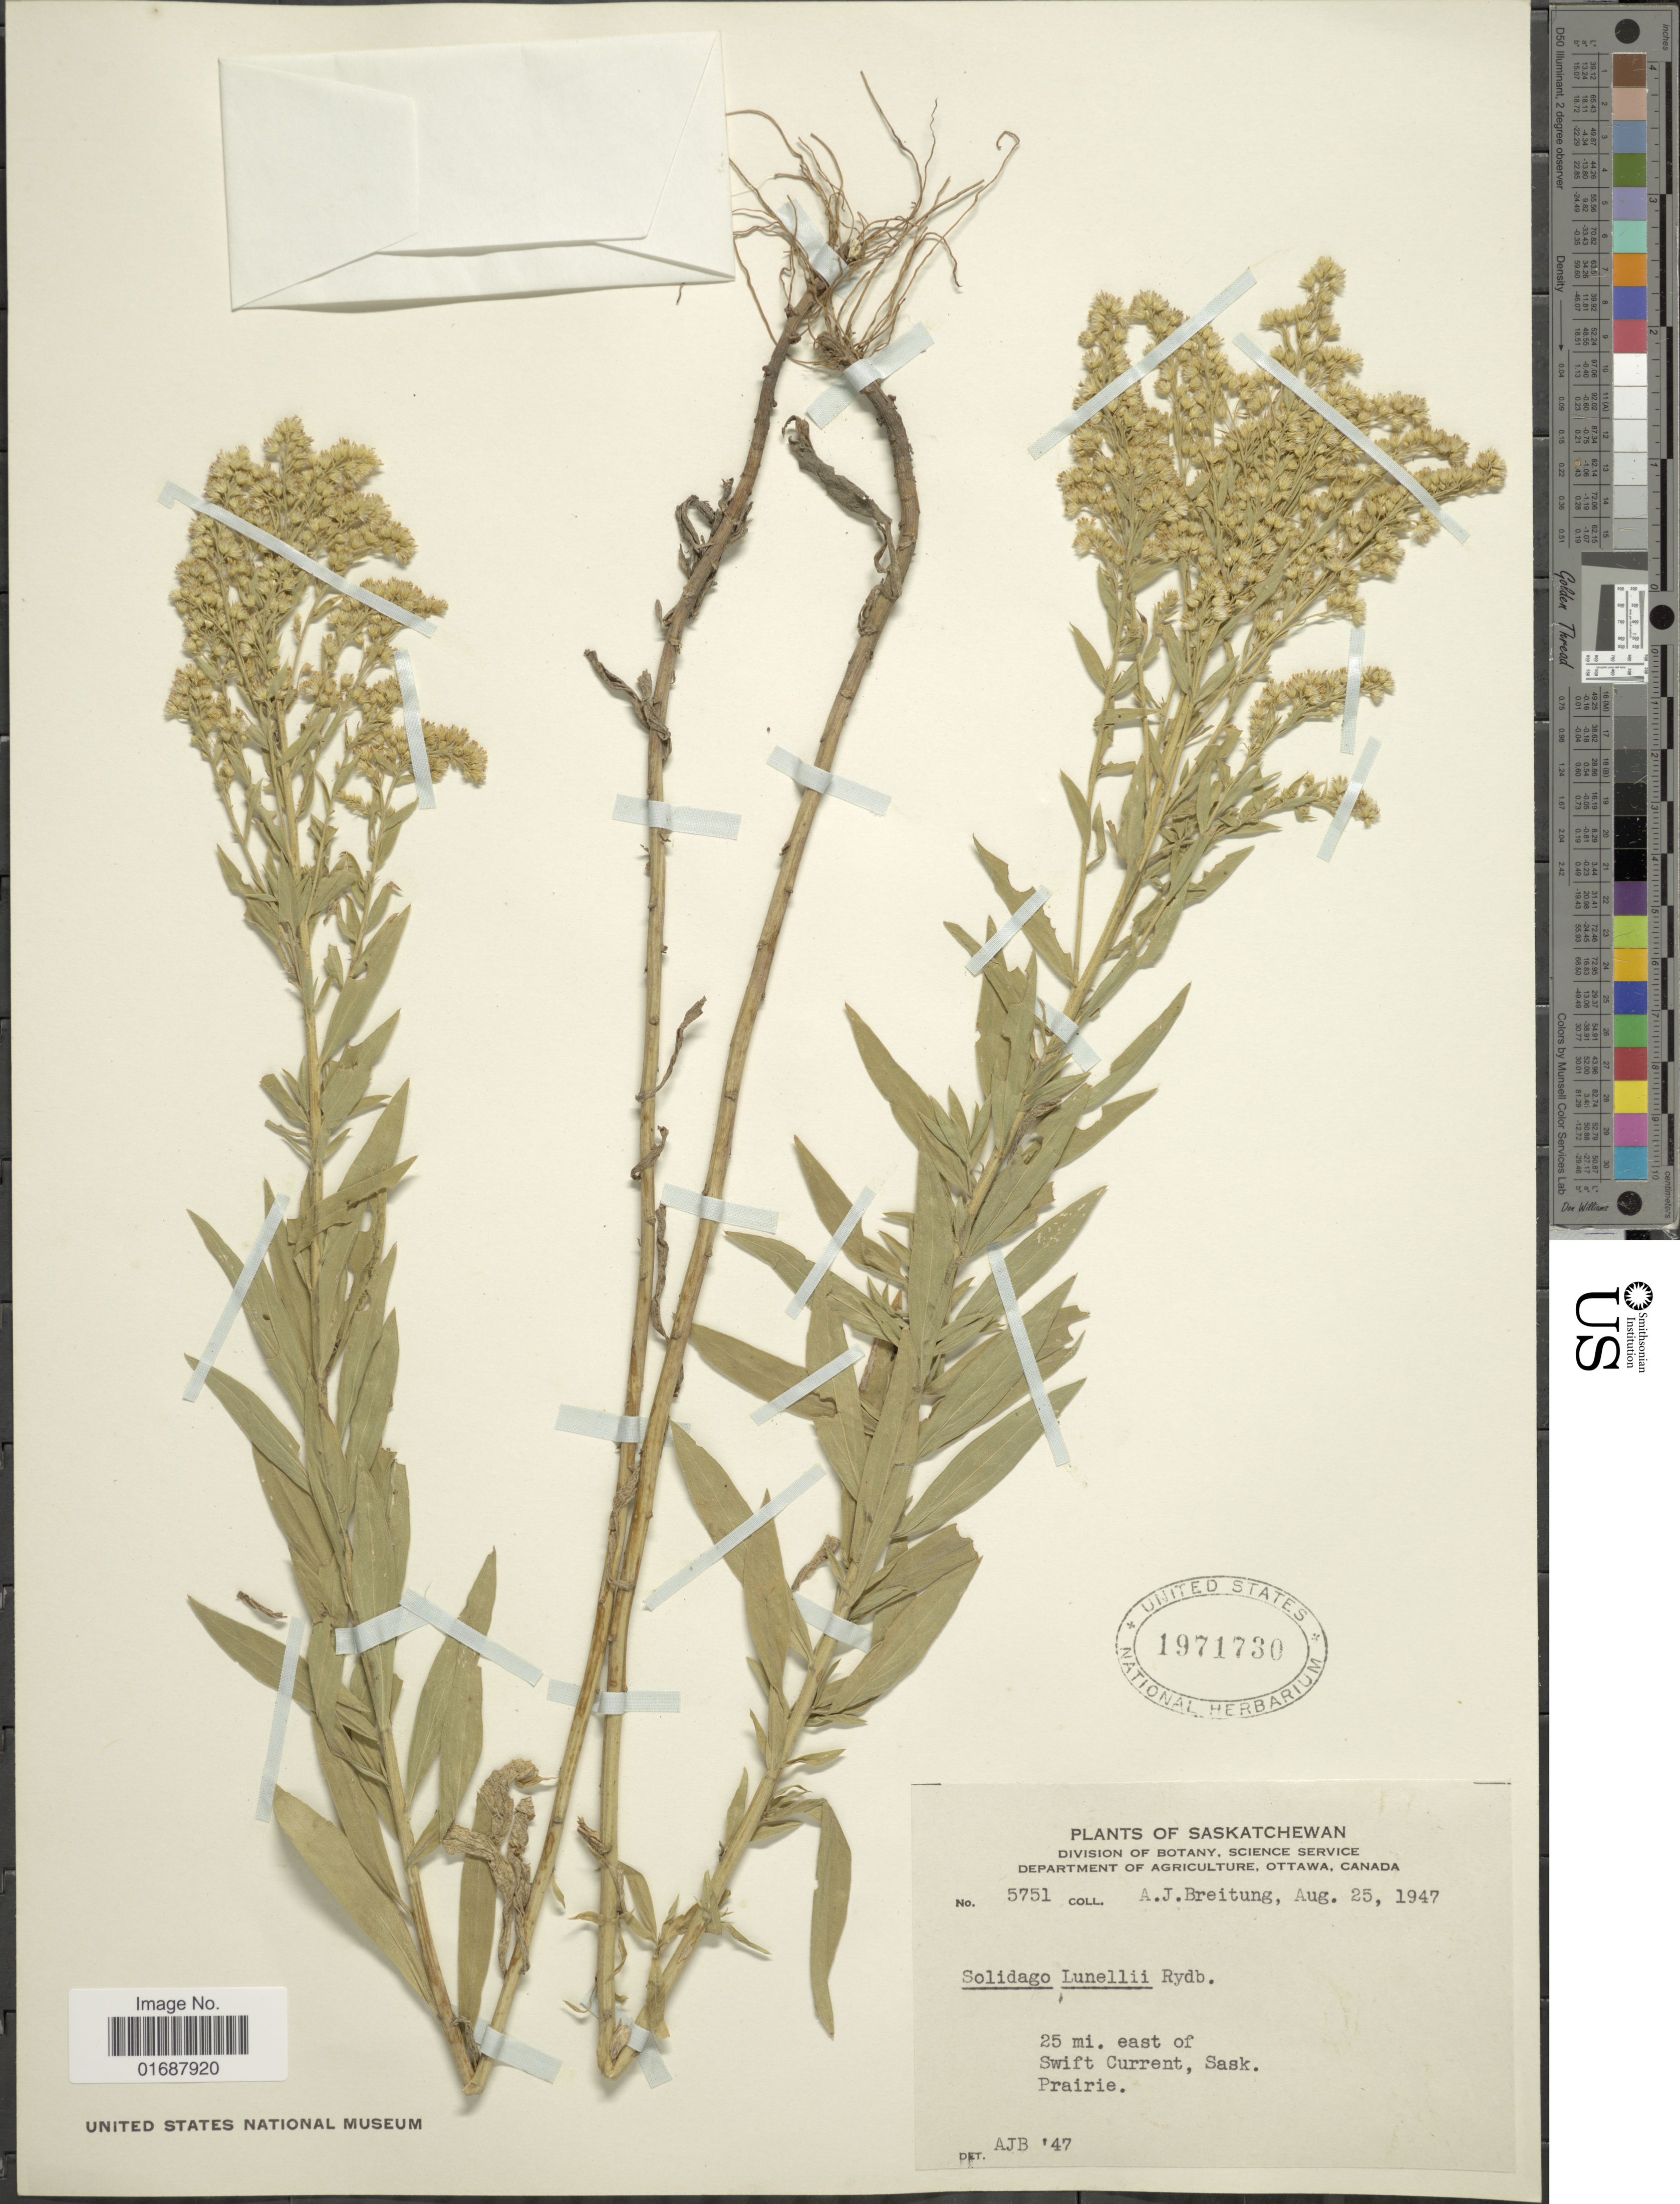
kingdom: Plantae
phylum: Tracheophyta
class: Magnoliopsida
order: Asterales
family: Asteraceae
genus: Solidago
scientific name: Solidago lunellii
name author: Rydb.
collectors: A. Breitung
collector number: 5751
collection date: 1947-08-25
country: Canada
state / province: Saskatchewan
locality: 25 mi. east of Swift Current, Sask. Prairie.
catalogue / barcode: US 1971730